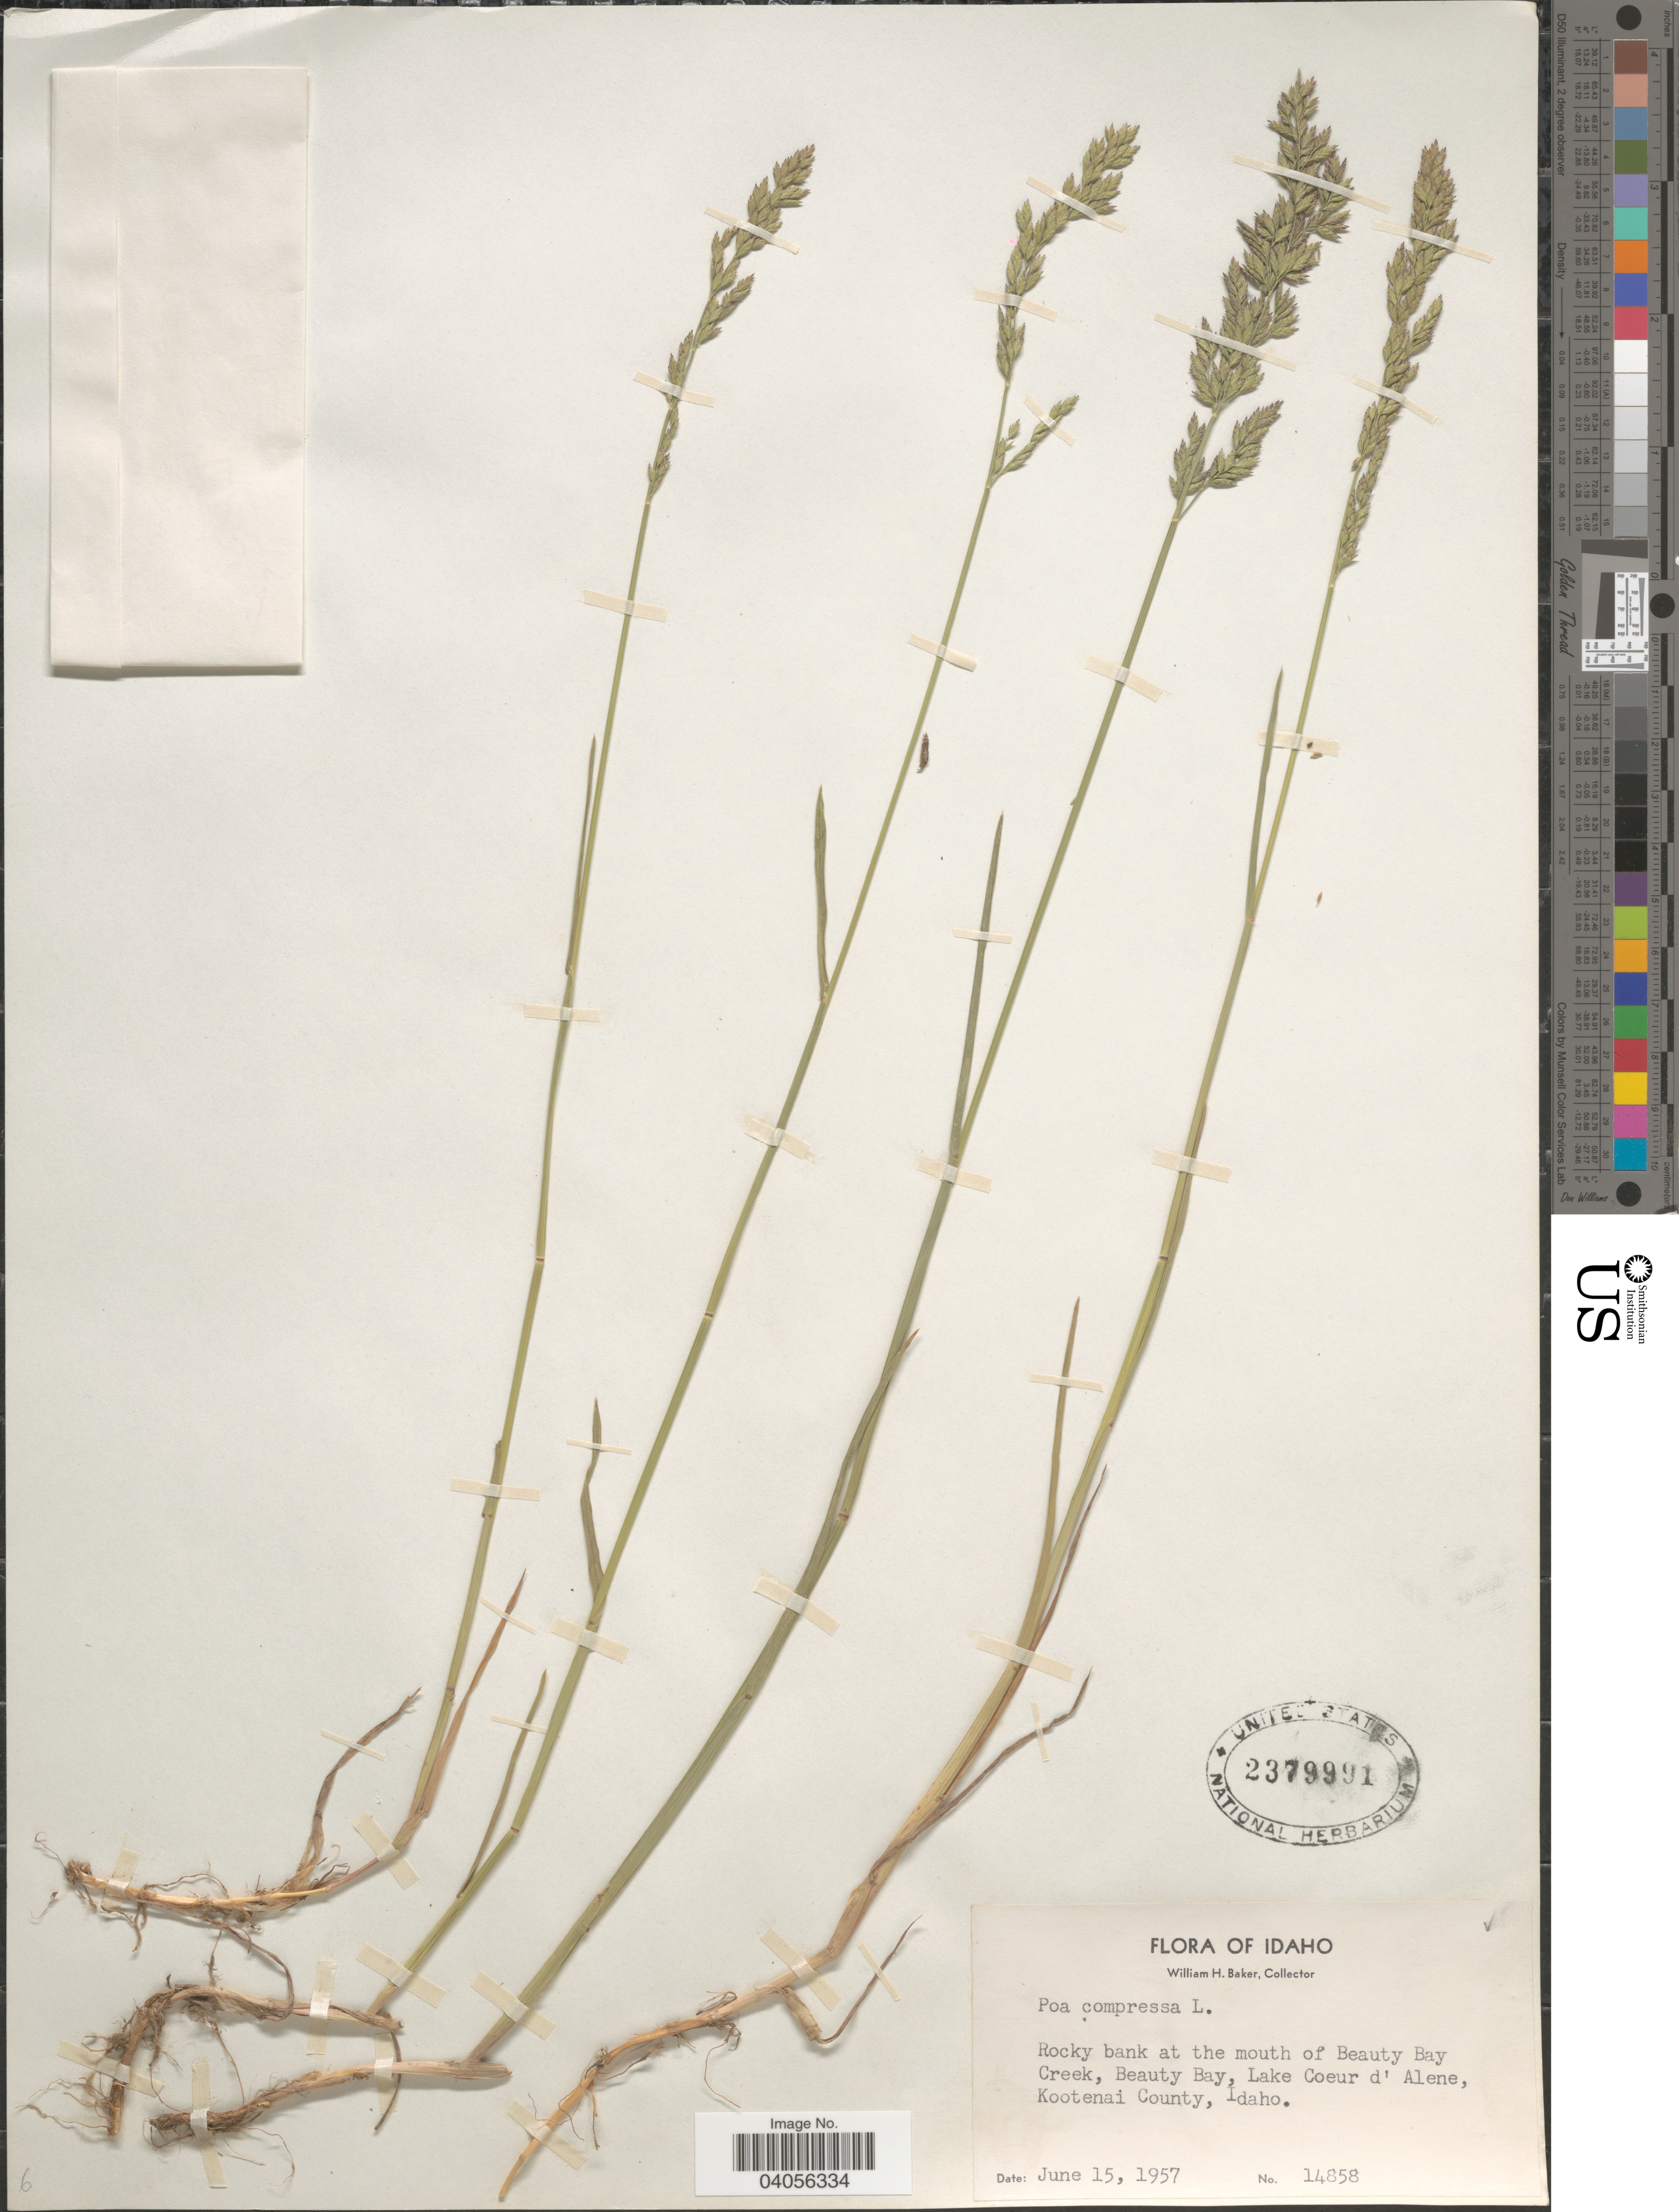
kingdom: Plantae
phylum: Tracheophyta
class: Liliopsida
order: Poales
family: Poaceae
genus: Poa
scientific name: Poa compressa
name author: L.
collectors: W. H. Baker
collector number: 14858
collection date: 1957-06-15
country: United States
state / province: Idaho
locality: Rocky bank at the mouth of Beauty Bay Creek, Beauty Bay, Lake Coeur d' Alene, Kootenai County.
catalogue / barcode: US 2379991